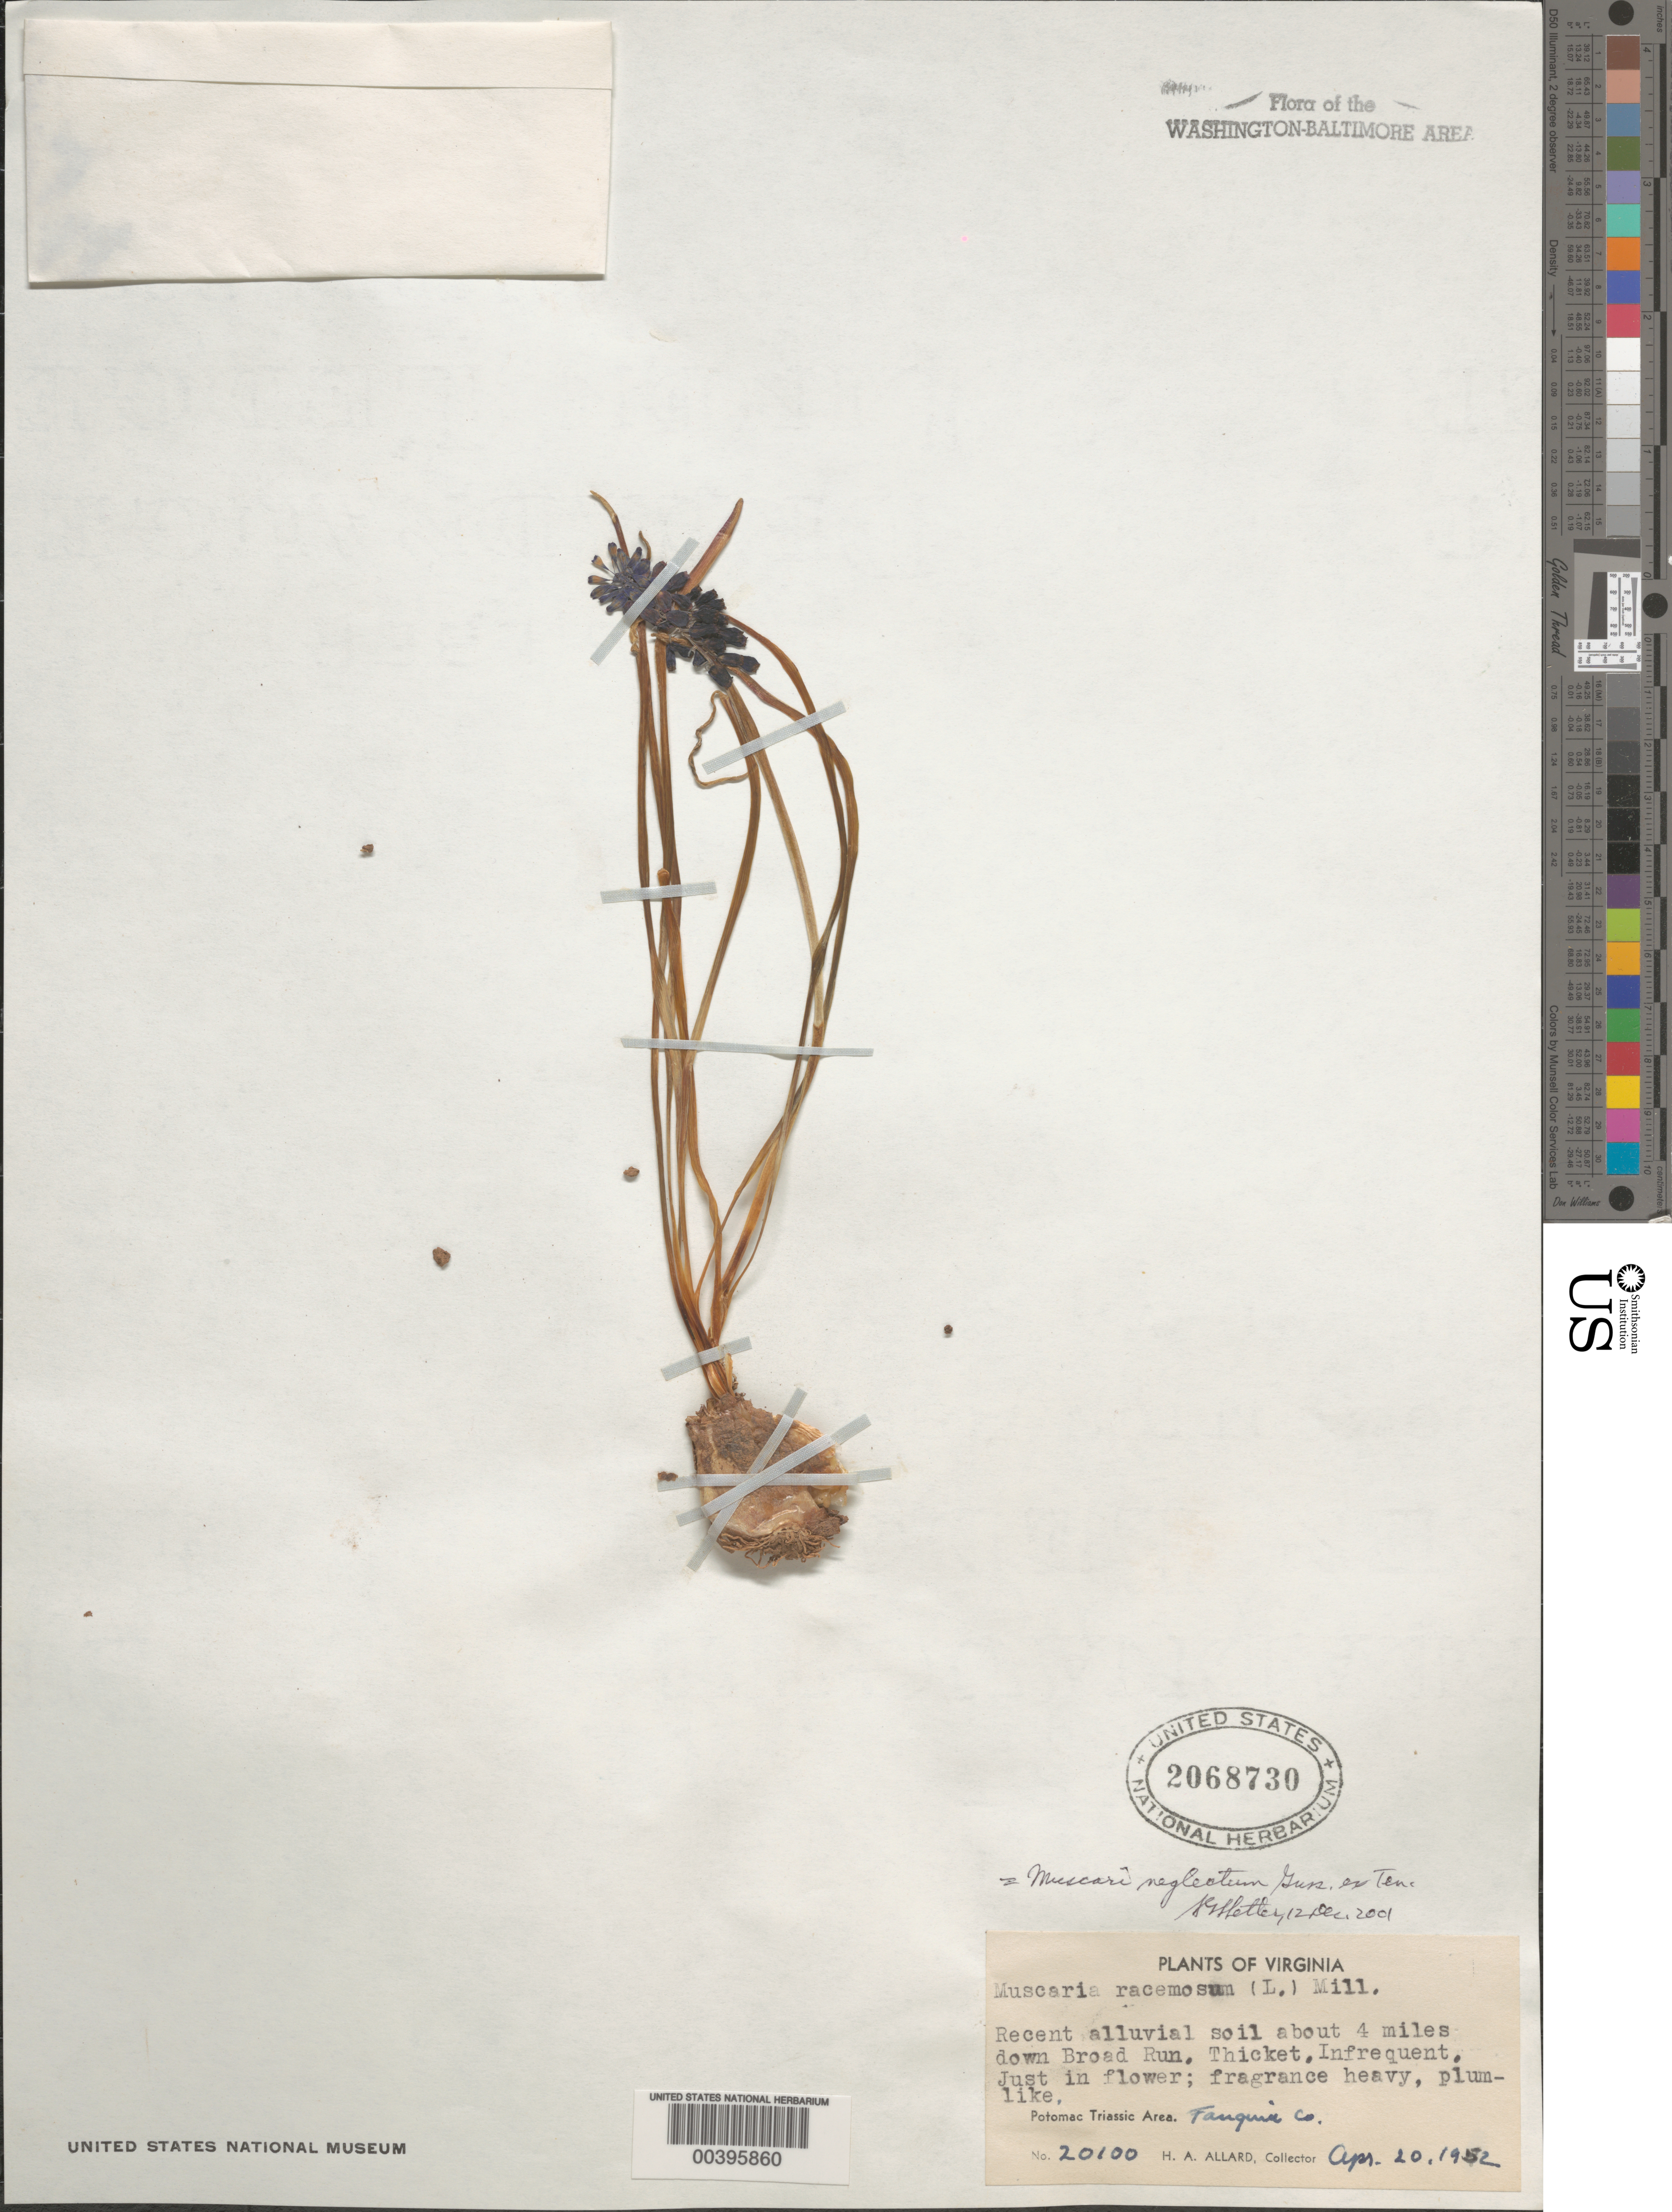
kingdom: Plantae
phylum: Tracheophyta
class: Liliopsida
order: Asparagales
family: Asparagaceae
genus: Muscari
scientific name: Muscari neglectum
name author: Gussone ex Ten.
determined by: Shetler, Stanwyn G., (US), NMNH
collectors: H. A. Allard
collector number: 20100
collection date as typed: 20 Apr 1952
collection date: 1952-04-20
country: United States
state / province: Virginia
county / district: Fauquier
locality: Broad Run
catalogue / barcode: US 2068730